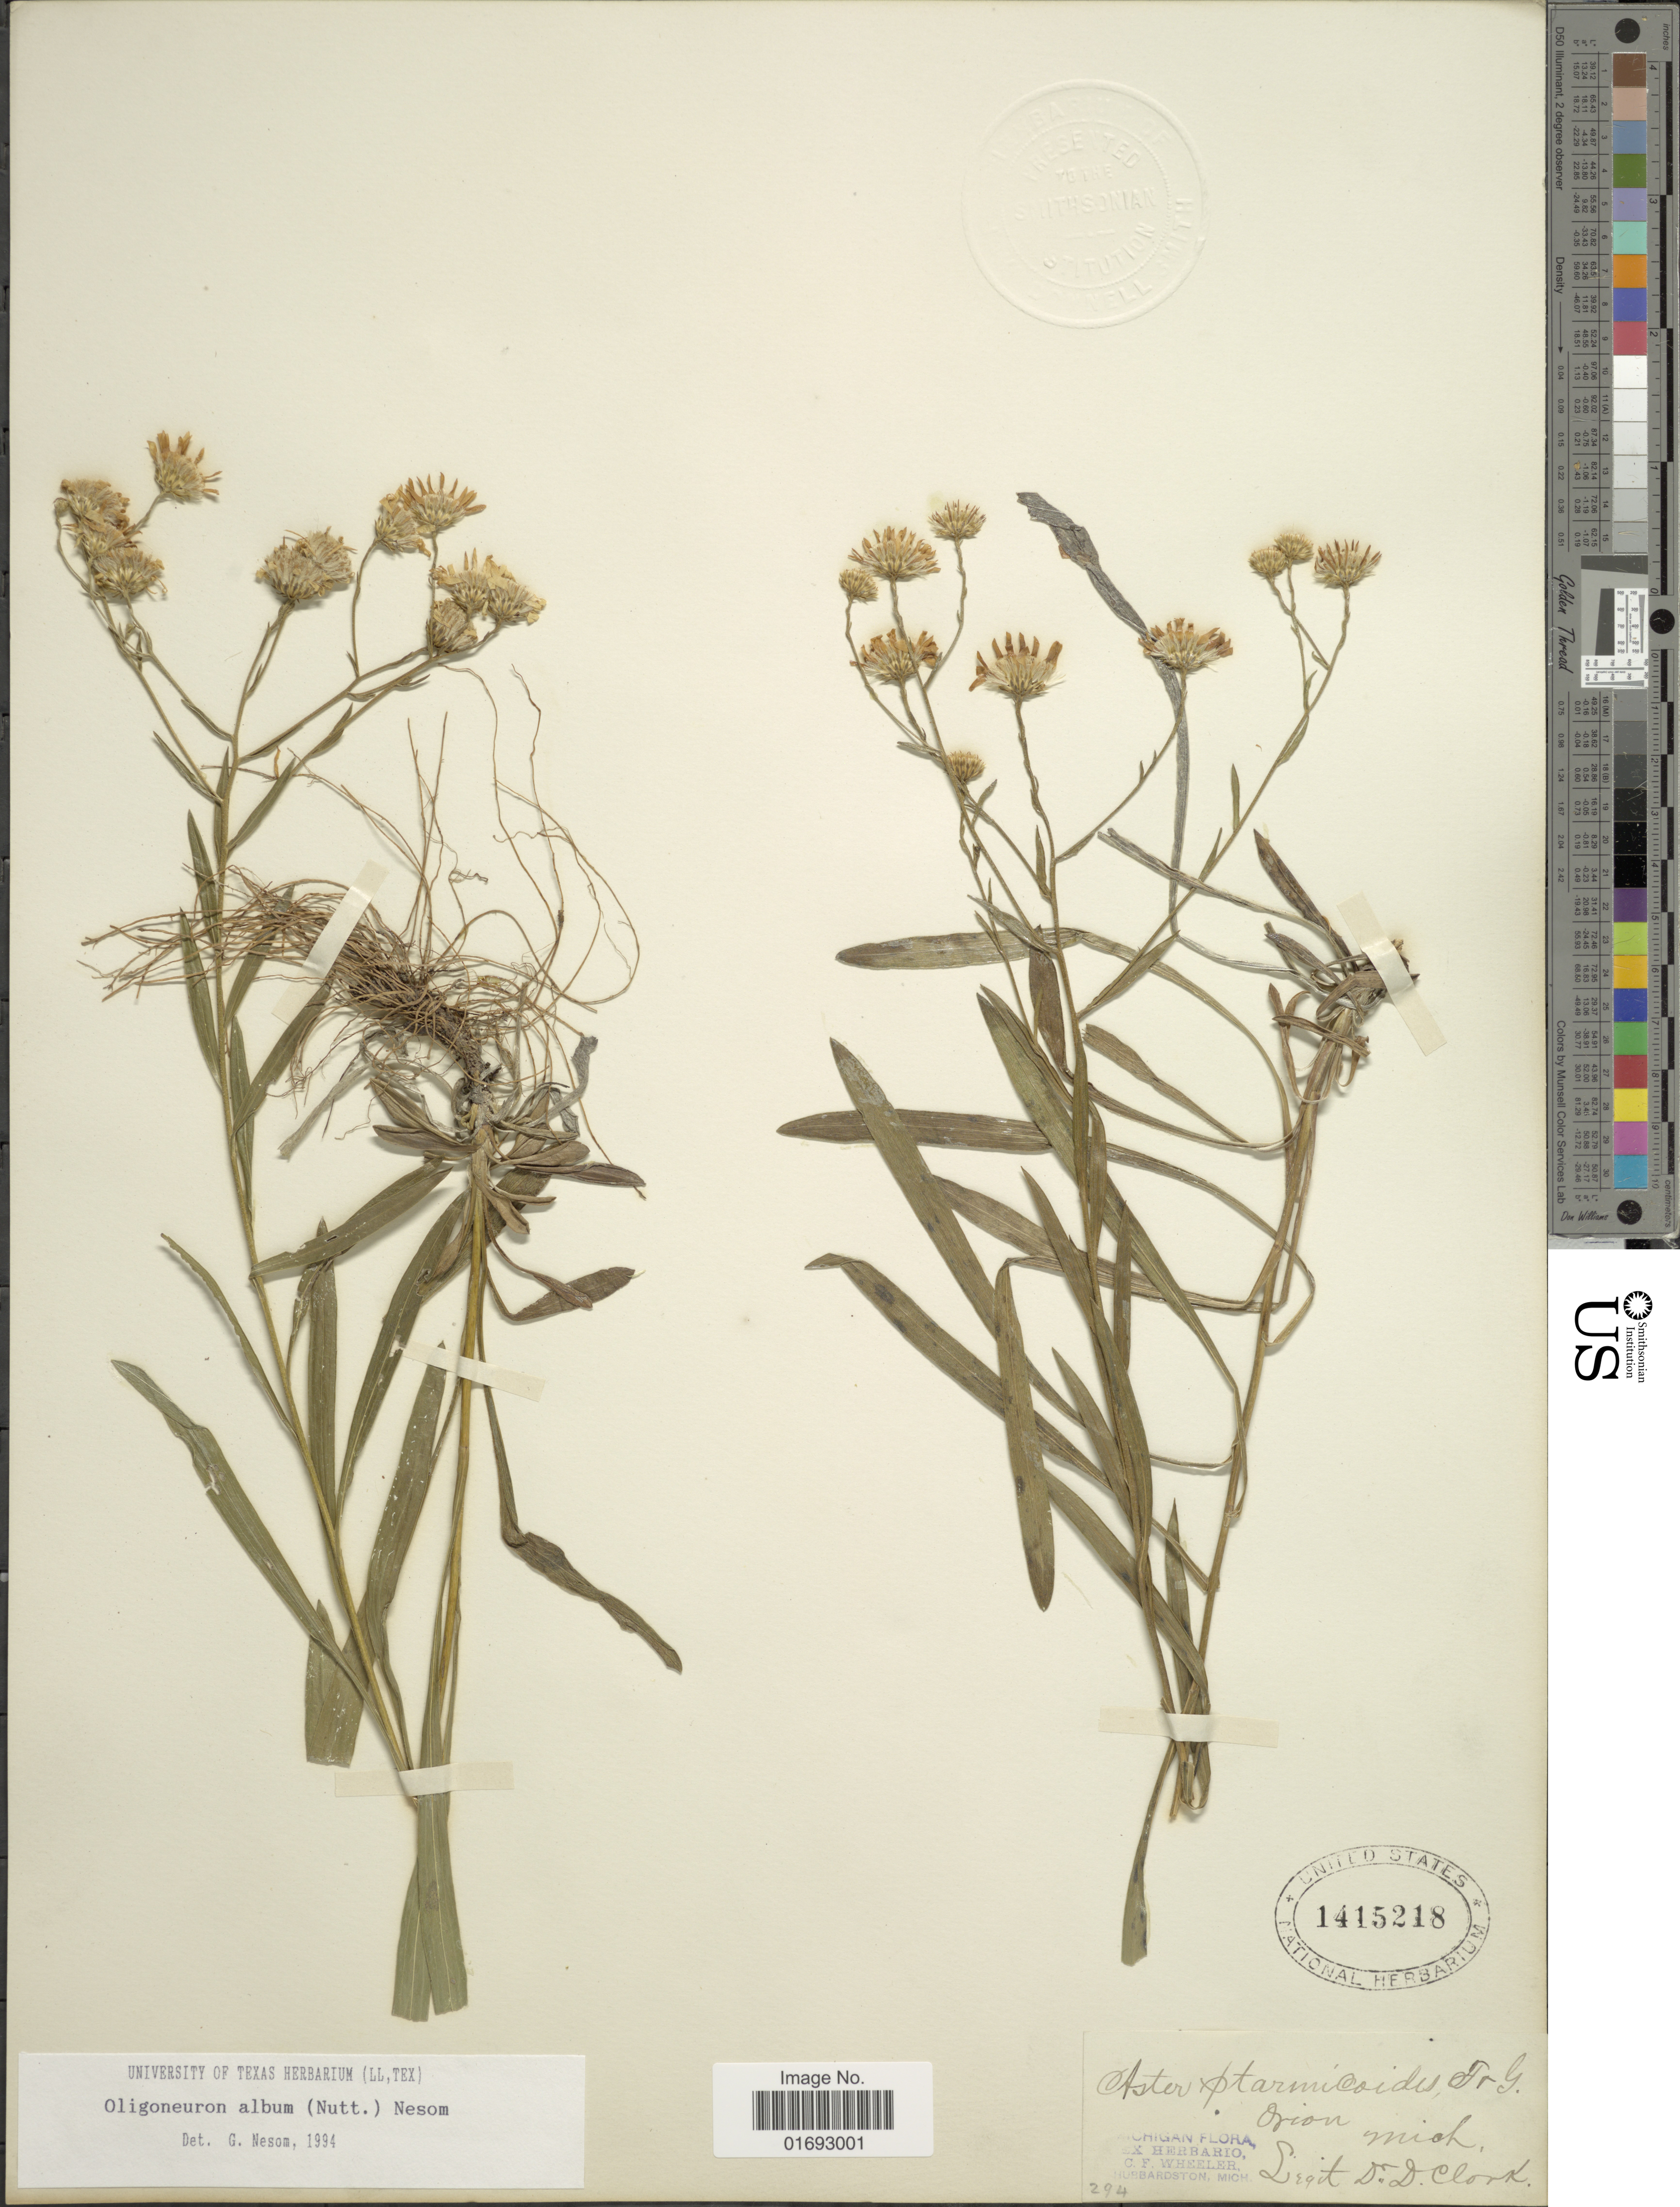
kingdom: Plantae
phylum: Tracheophyta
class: Magnoliopsida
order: Asterales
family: Asteraceae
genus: Oligoneuron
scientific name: Oligoneuron album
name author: (Nutt.) G.L. Nesom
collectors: D. Clark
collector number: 294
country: Mexico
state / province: Michoacán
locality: Orion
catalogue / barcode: US 1415218